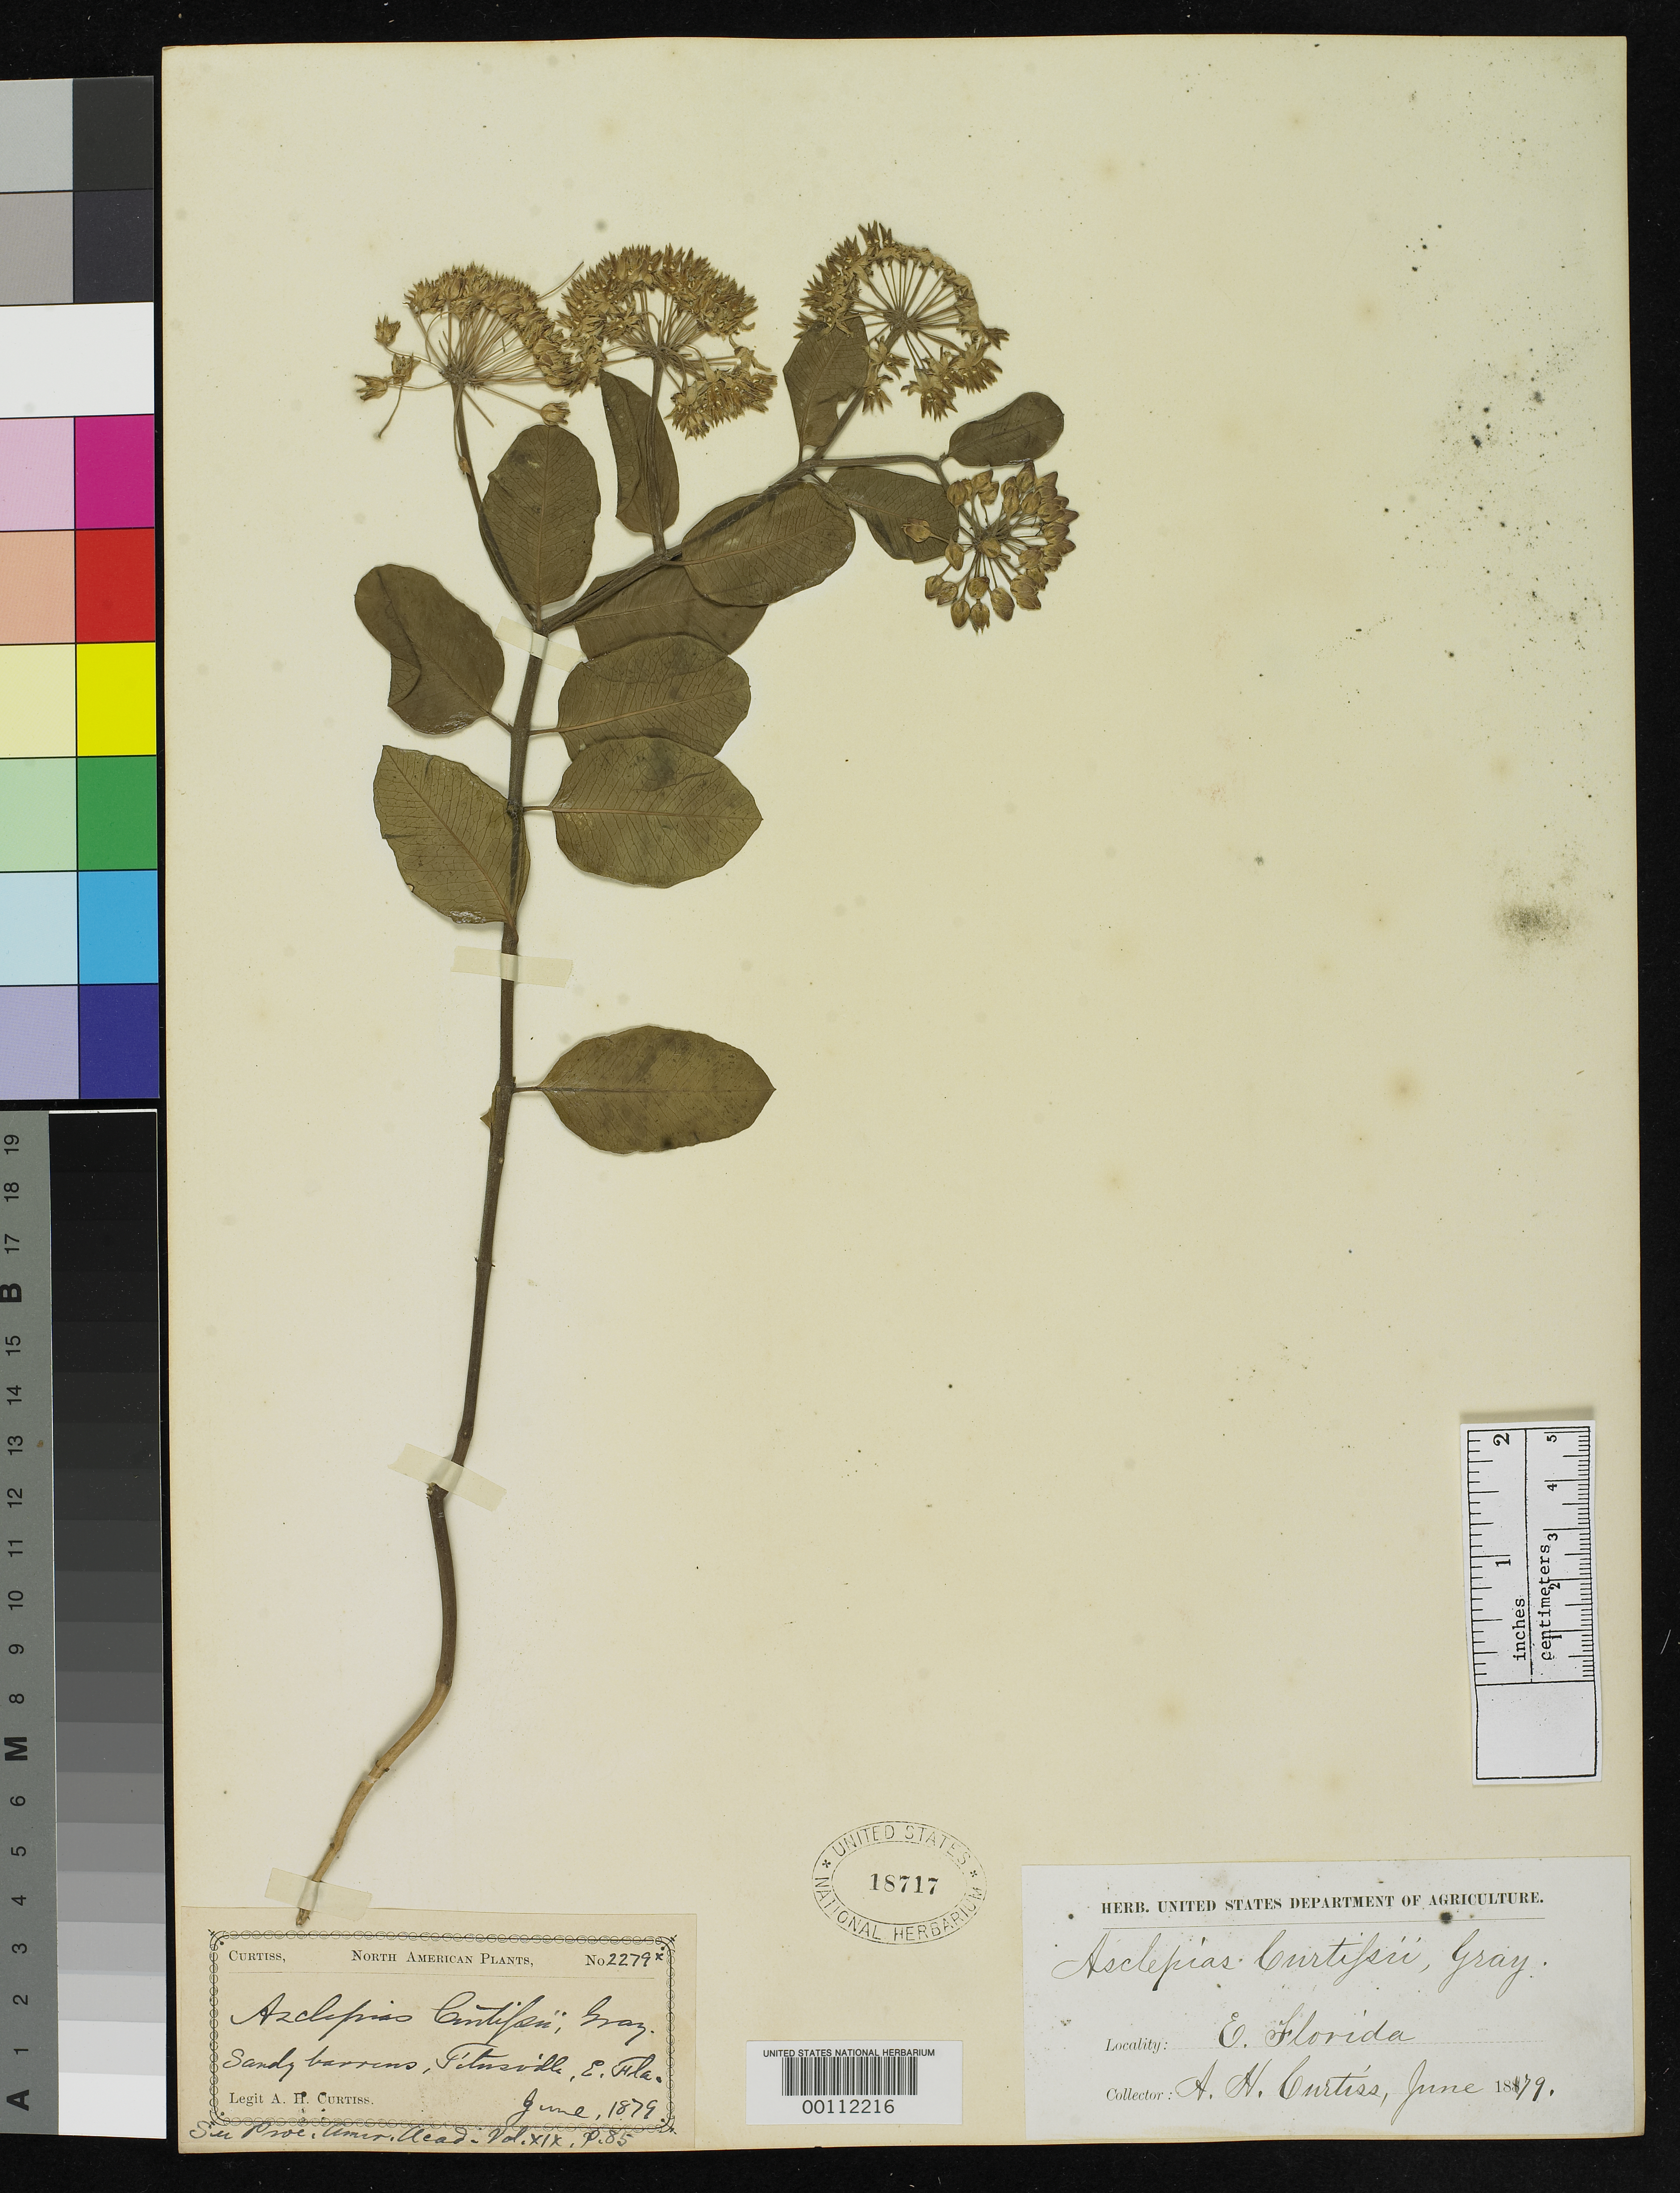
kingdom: Plantae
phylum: Tracheophyta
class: Magnoliopsida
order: Gentianales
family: Apocynaceae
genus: Asclepias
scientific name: Asclepias curtissii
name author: A. Gray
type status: Type Collection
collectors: A. H. Curtiss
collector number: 2279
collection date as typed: Jun 1879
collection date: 1879-06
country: United States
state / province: Florida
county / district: Brevard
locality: Titusville.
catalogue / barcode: US 18717